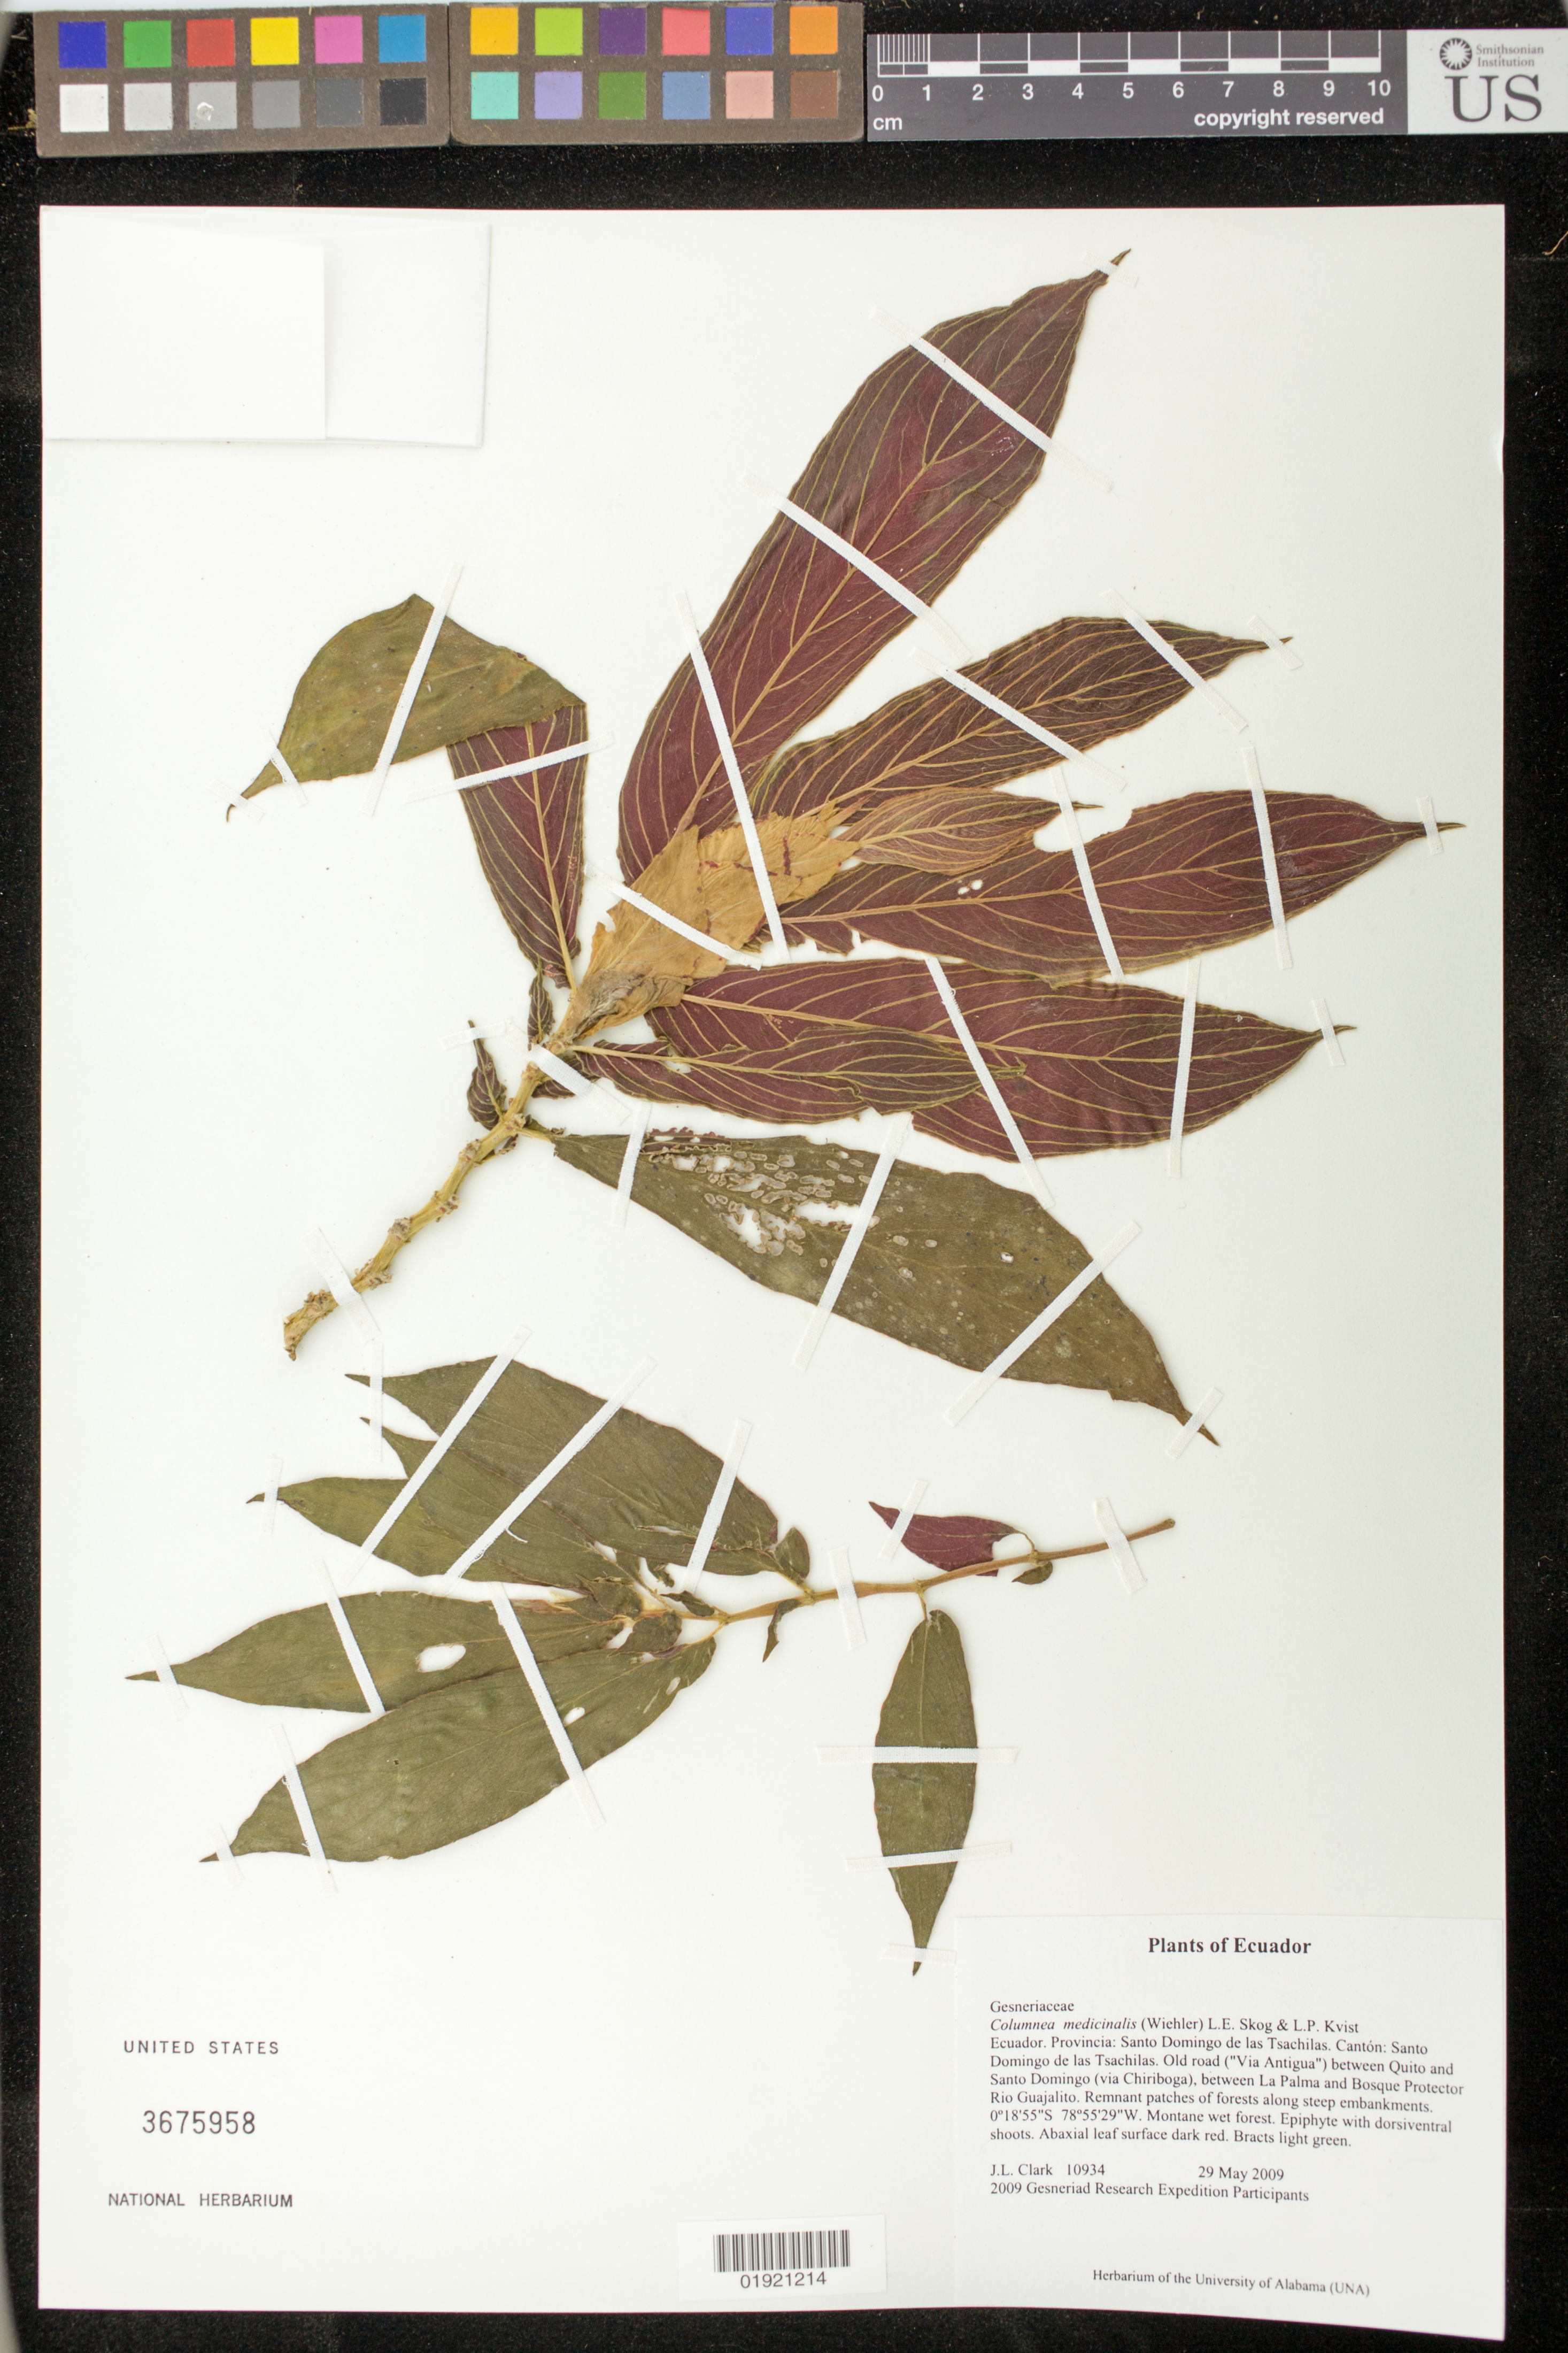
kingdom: Plantae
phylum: Tracheophyta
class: Magnoliopsida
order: Lamiales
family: Gesneriaceae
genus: Columnea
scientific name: Columnea medicinalis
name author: (Wiehler) L.E. Skog & L.P. Kvist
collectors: J. L. Clark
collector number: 10934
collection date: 2009-05-29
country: Ecuador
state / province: Tsáchilas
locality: Canton: Santo Domingo de los Tsachilas. Old road ("Via Antigua") between Quito and Santo Domingo (via Chiriboga), between La Palma and Bosque Protector Rio Guajalito.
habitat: Remnant patches of forests along steep embankments. Montane wet forest.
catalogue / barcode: US 3675958